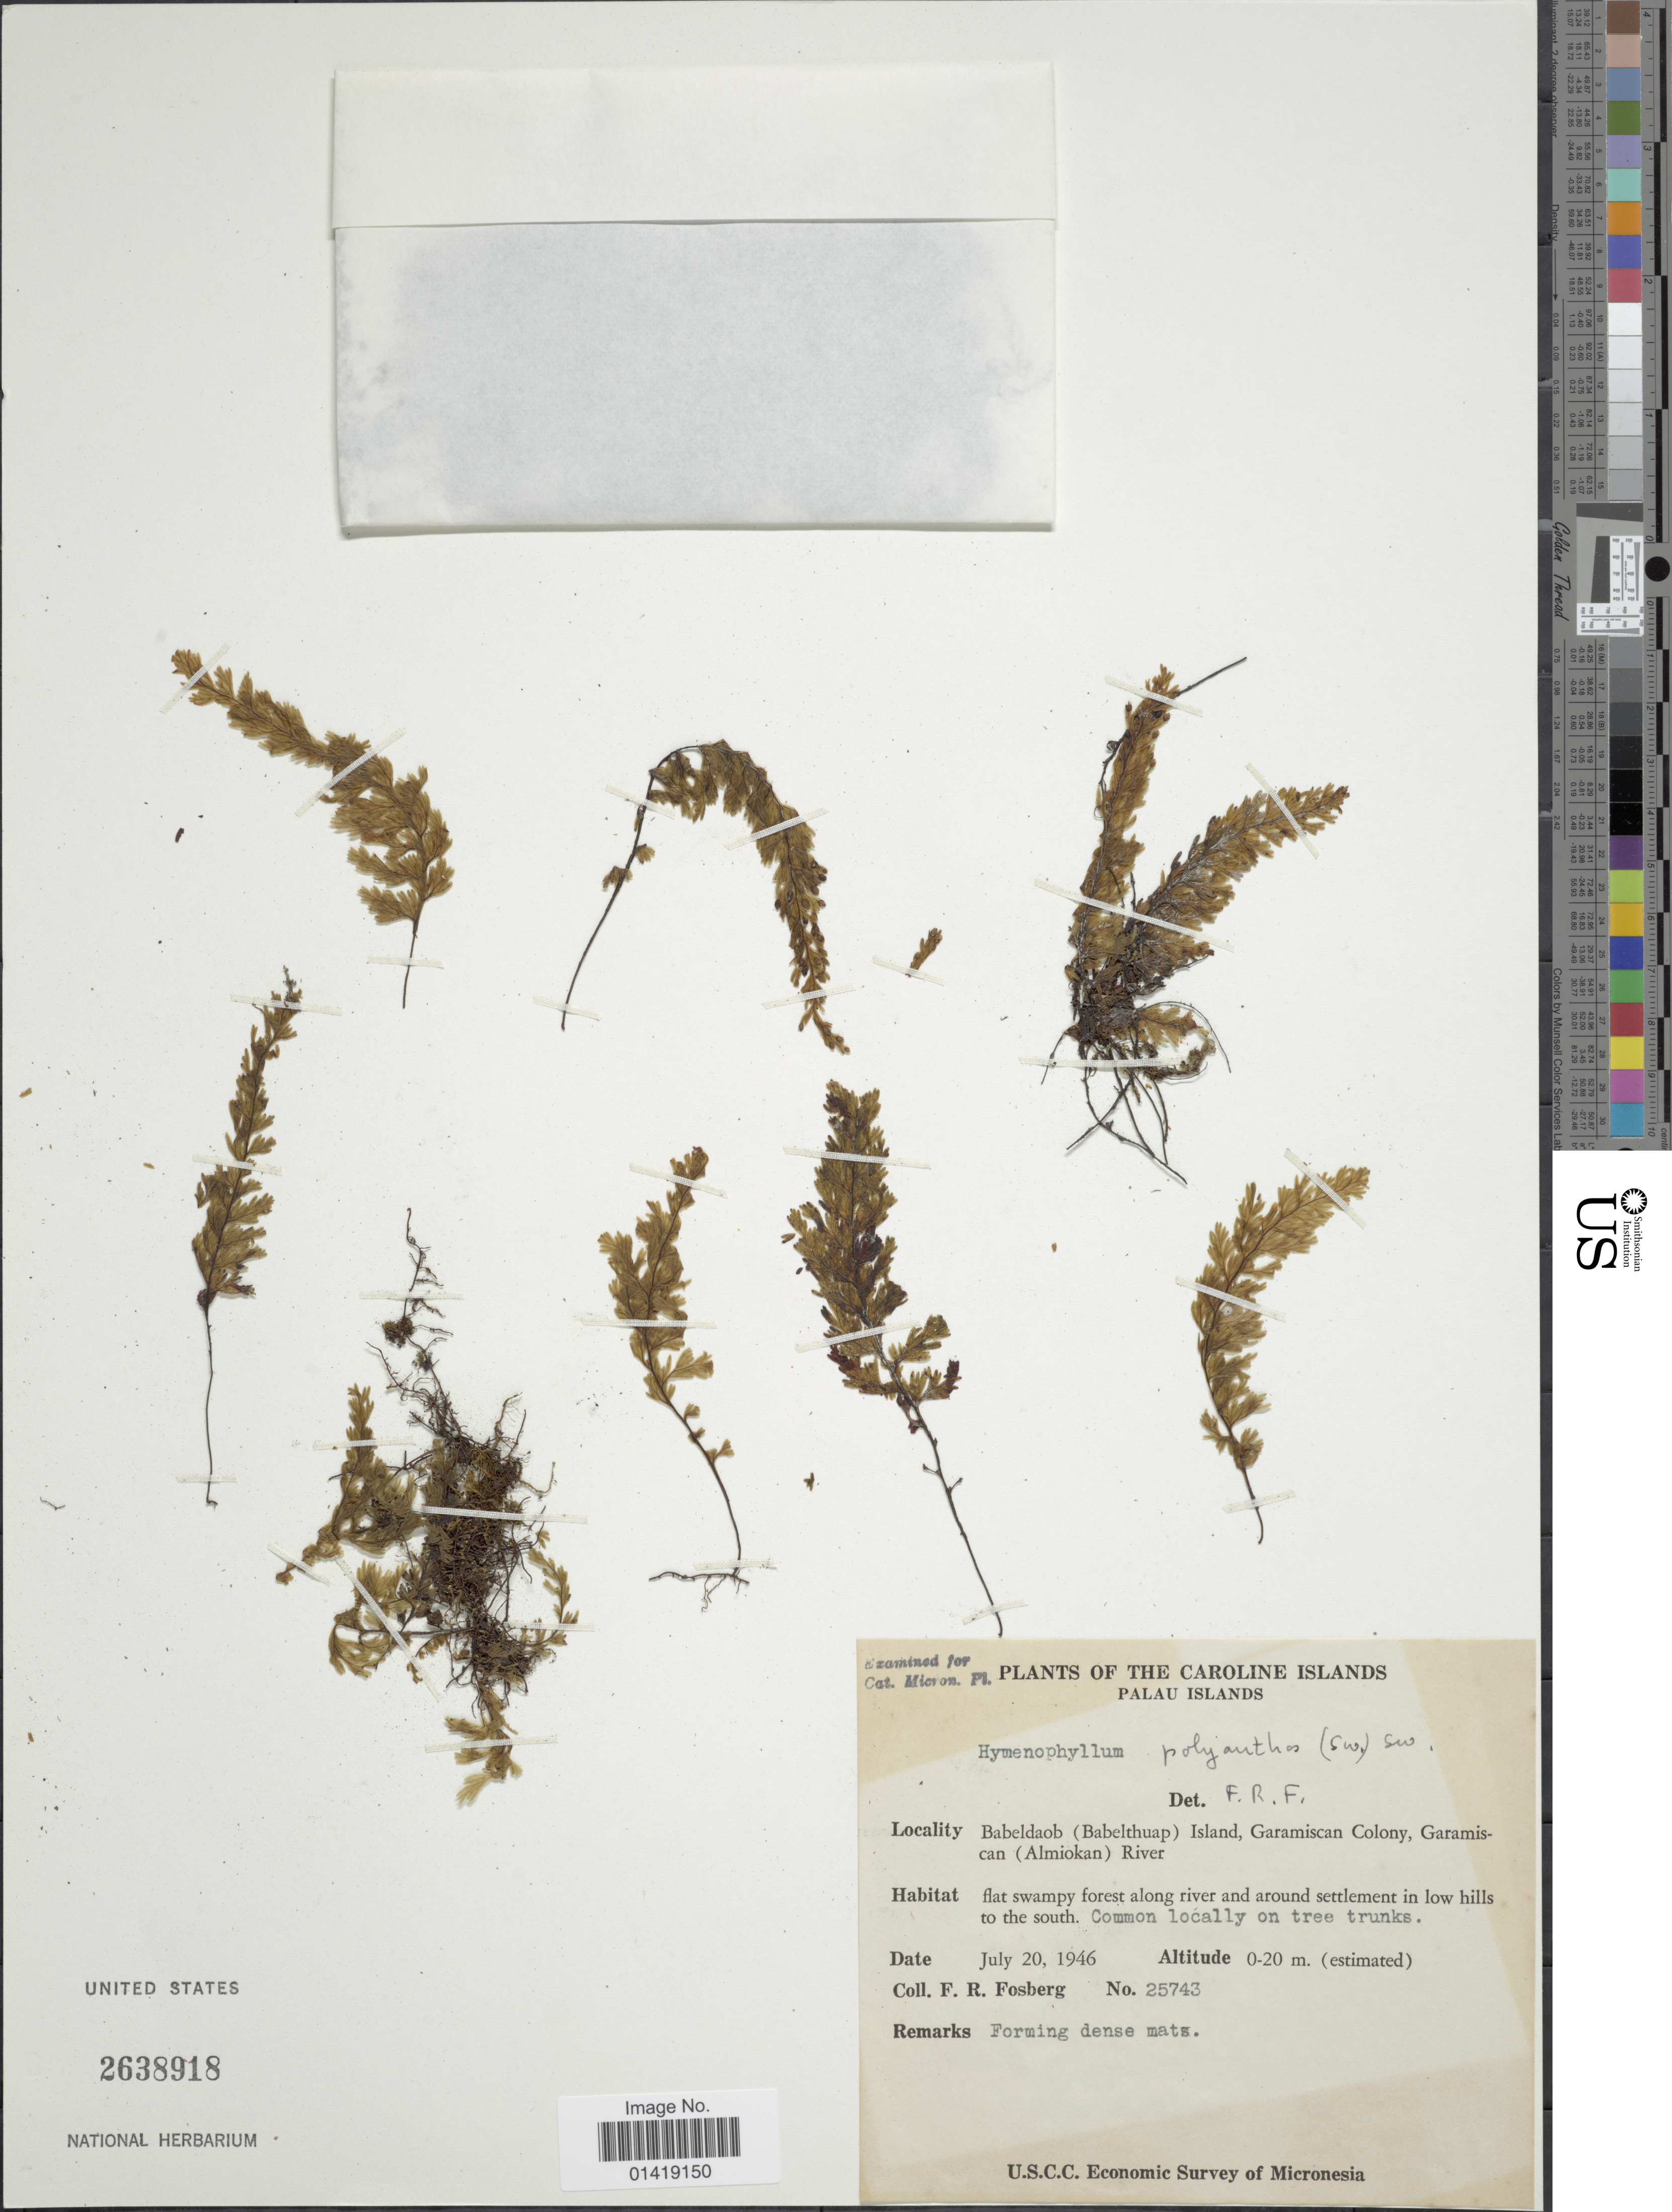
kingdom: Plantae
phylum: Tracheophyta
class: Polypodiopsida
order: Hymenophyllales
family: Hymenophyllaceae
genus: Hymenophyllum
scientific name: Hymenophyllum polyanthos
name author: (Sw.) Sw.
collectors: F. R. Fosberg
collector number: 25743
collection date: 1946-07-20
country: Palau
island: Babeldaob [Babelthuap]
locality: The Caroline Islands Palau Islands Babeldaob Babelthuap Island, Gramaiscan Colony Garamiscan Almiokan river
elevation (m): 0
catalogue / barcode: US 2638918